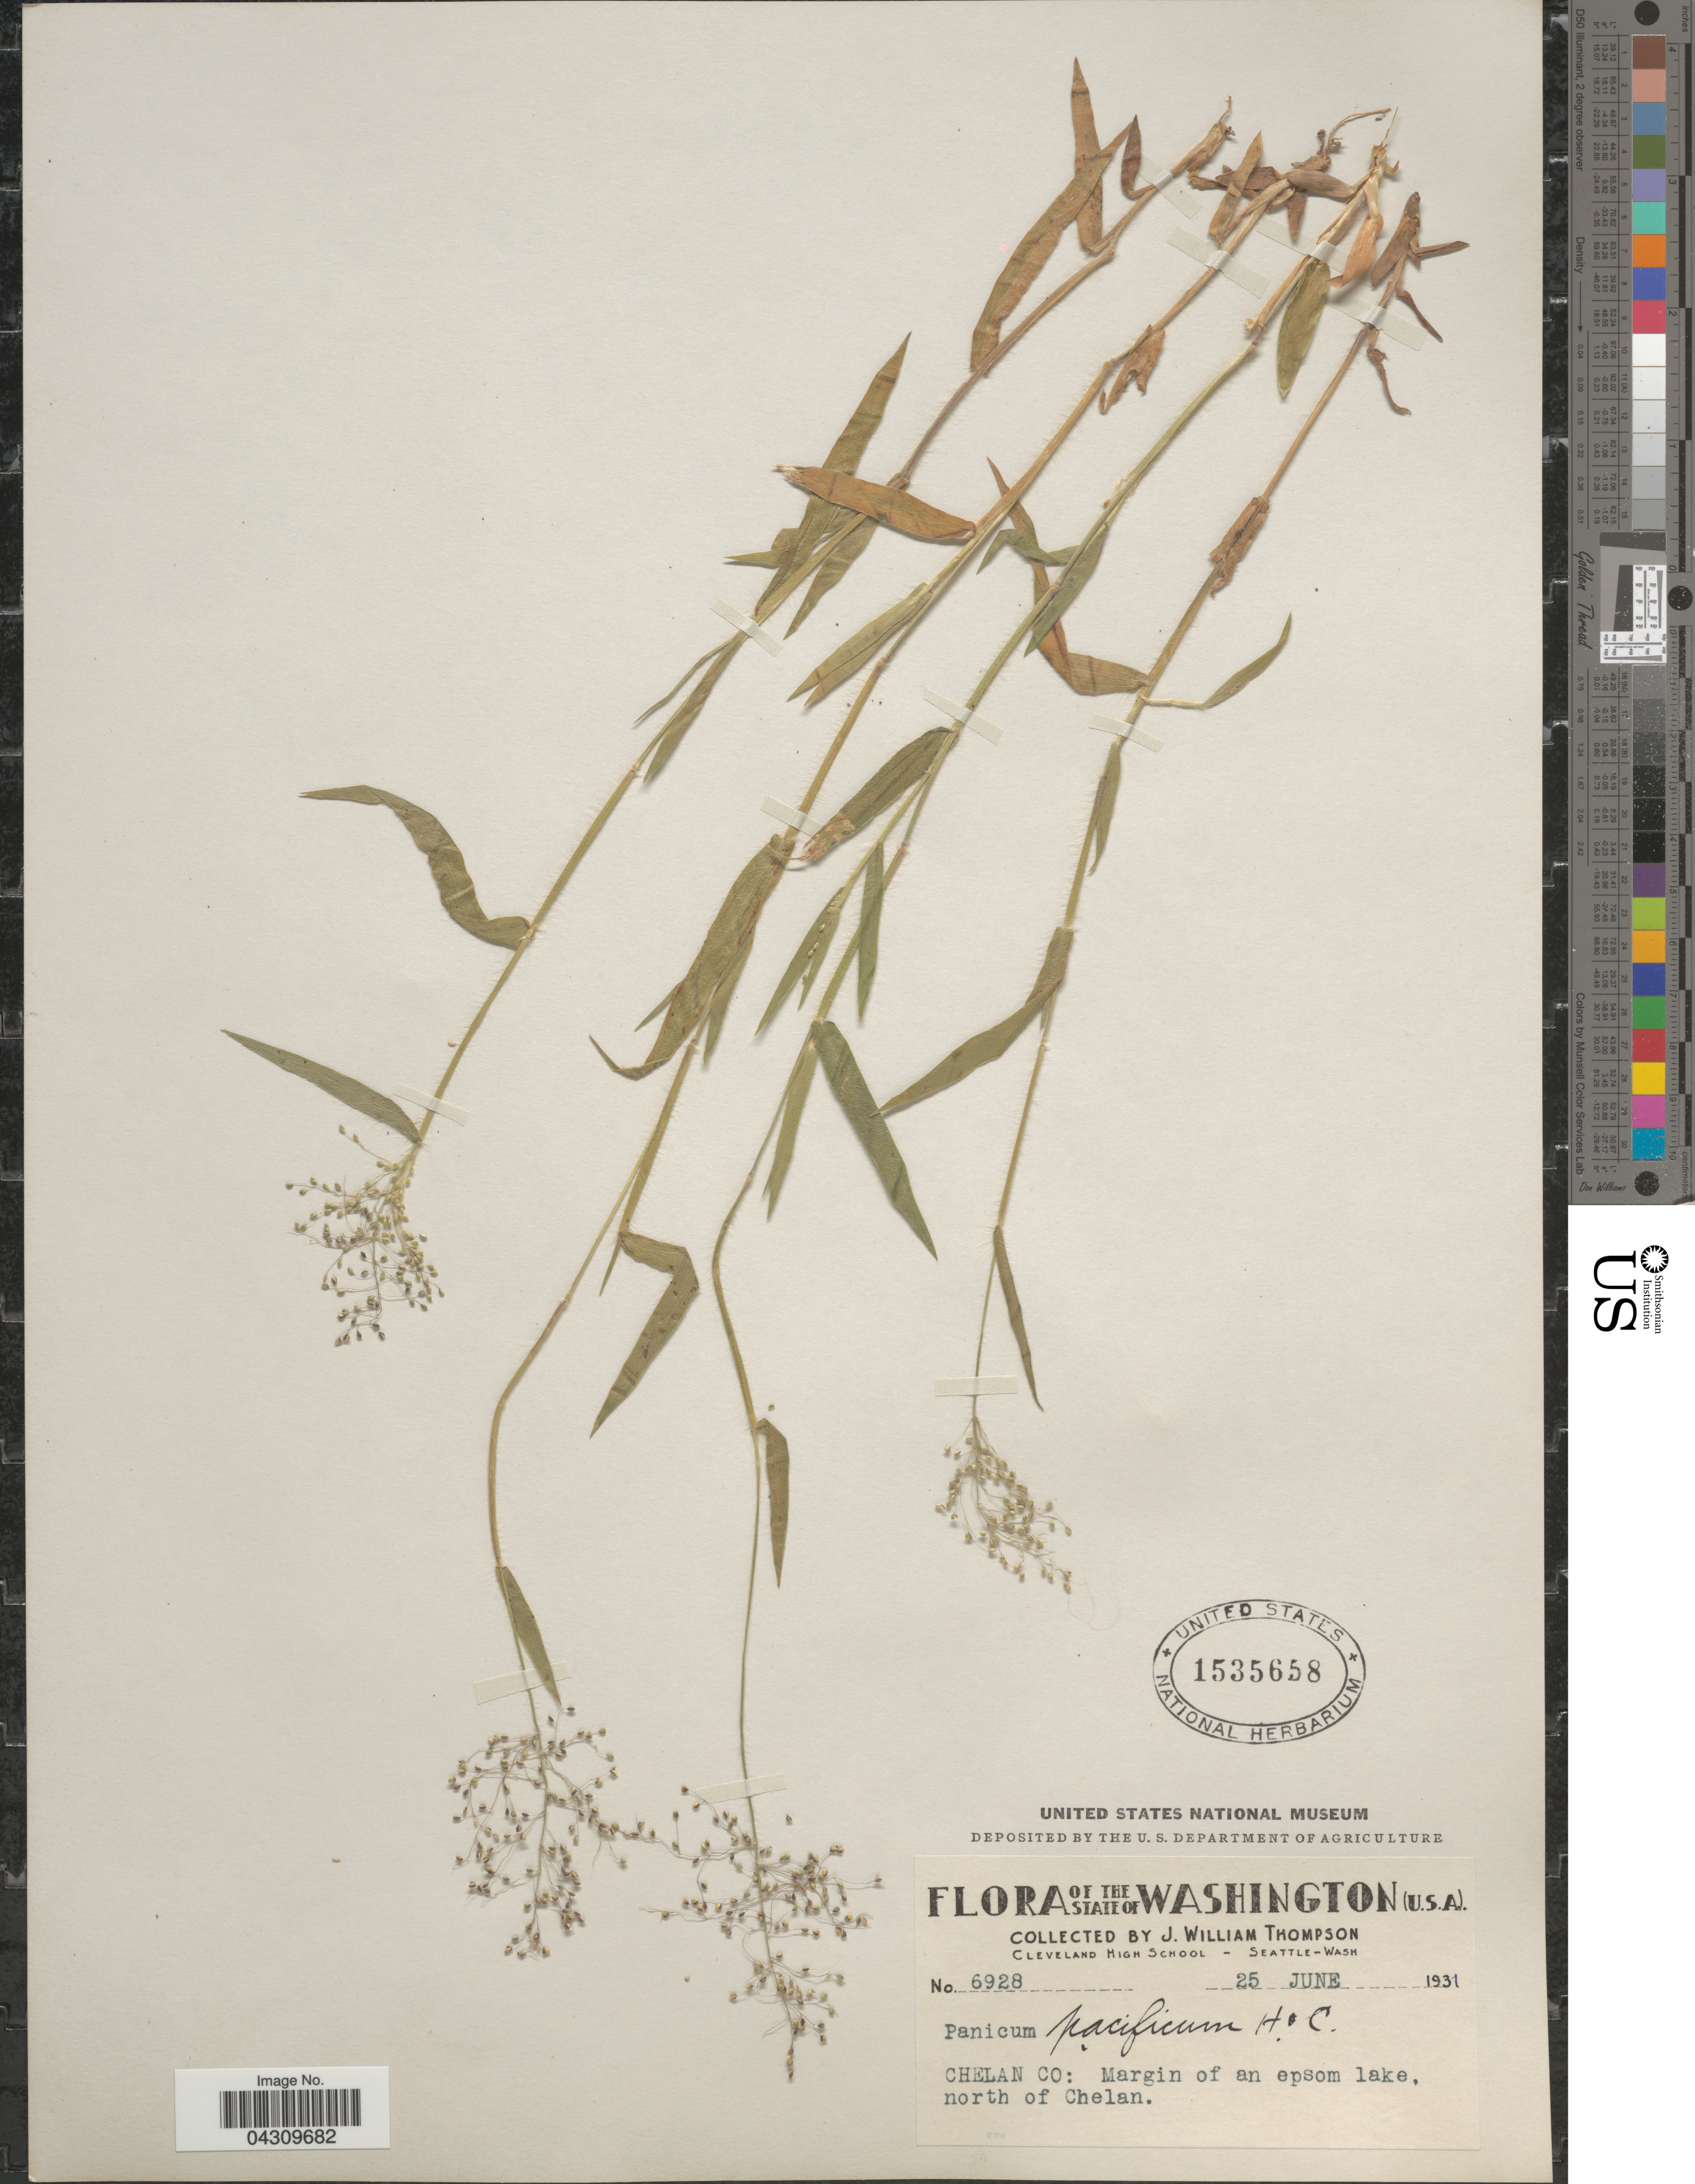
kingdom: Plantae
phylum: Tracheophyta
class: Liliopsida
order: Poales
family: Poaceae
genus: Dichanthelium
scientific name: Dichanthelium acuminatum var. acuminatum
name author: (Sw.) Gould & C.A. Clark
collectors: J. W. Thompson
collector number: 6928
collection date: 1931-06-25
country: United States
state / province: Washington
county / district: Chelan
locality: Chelan Co: Margin of an epsom lake, north of Chelan.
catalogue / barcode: US 1535658